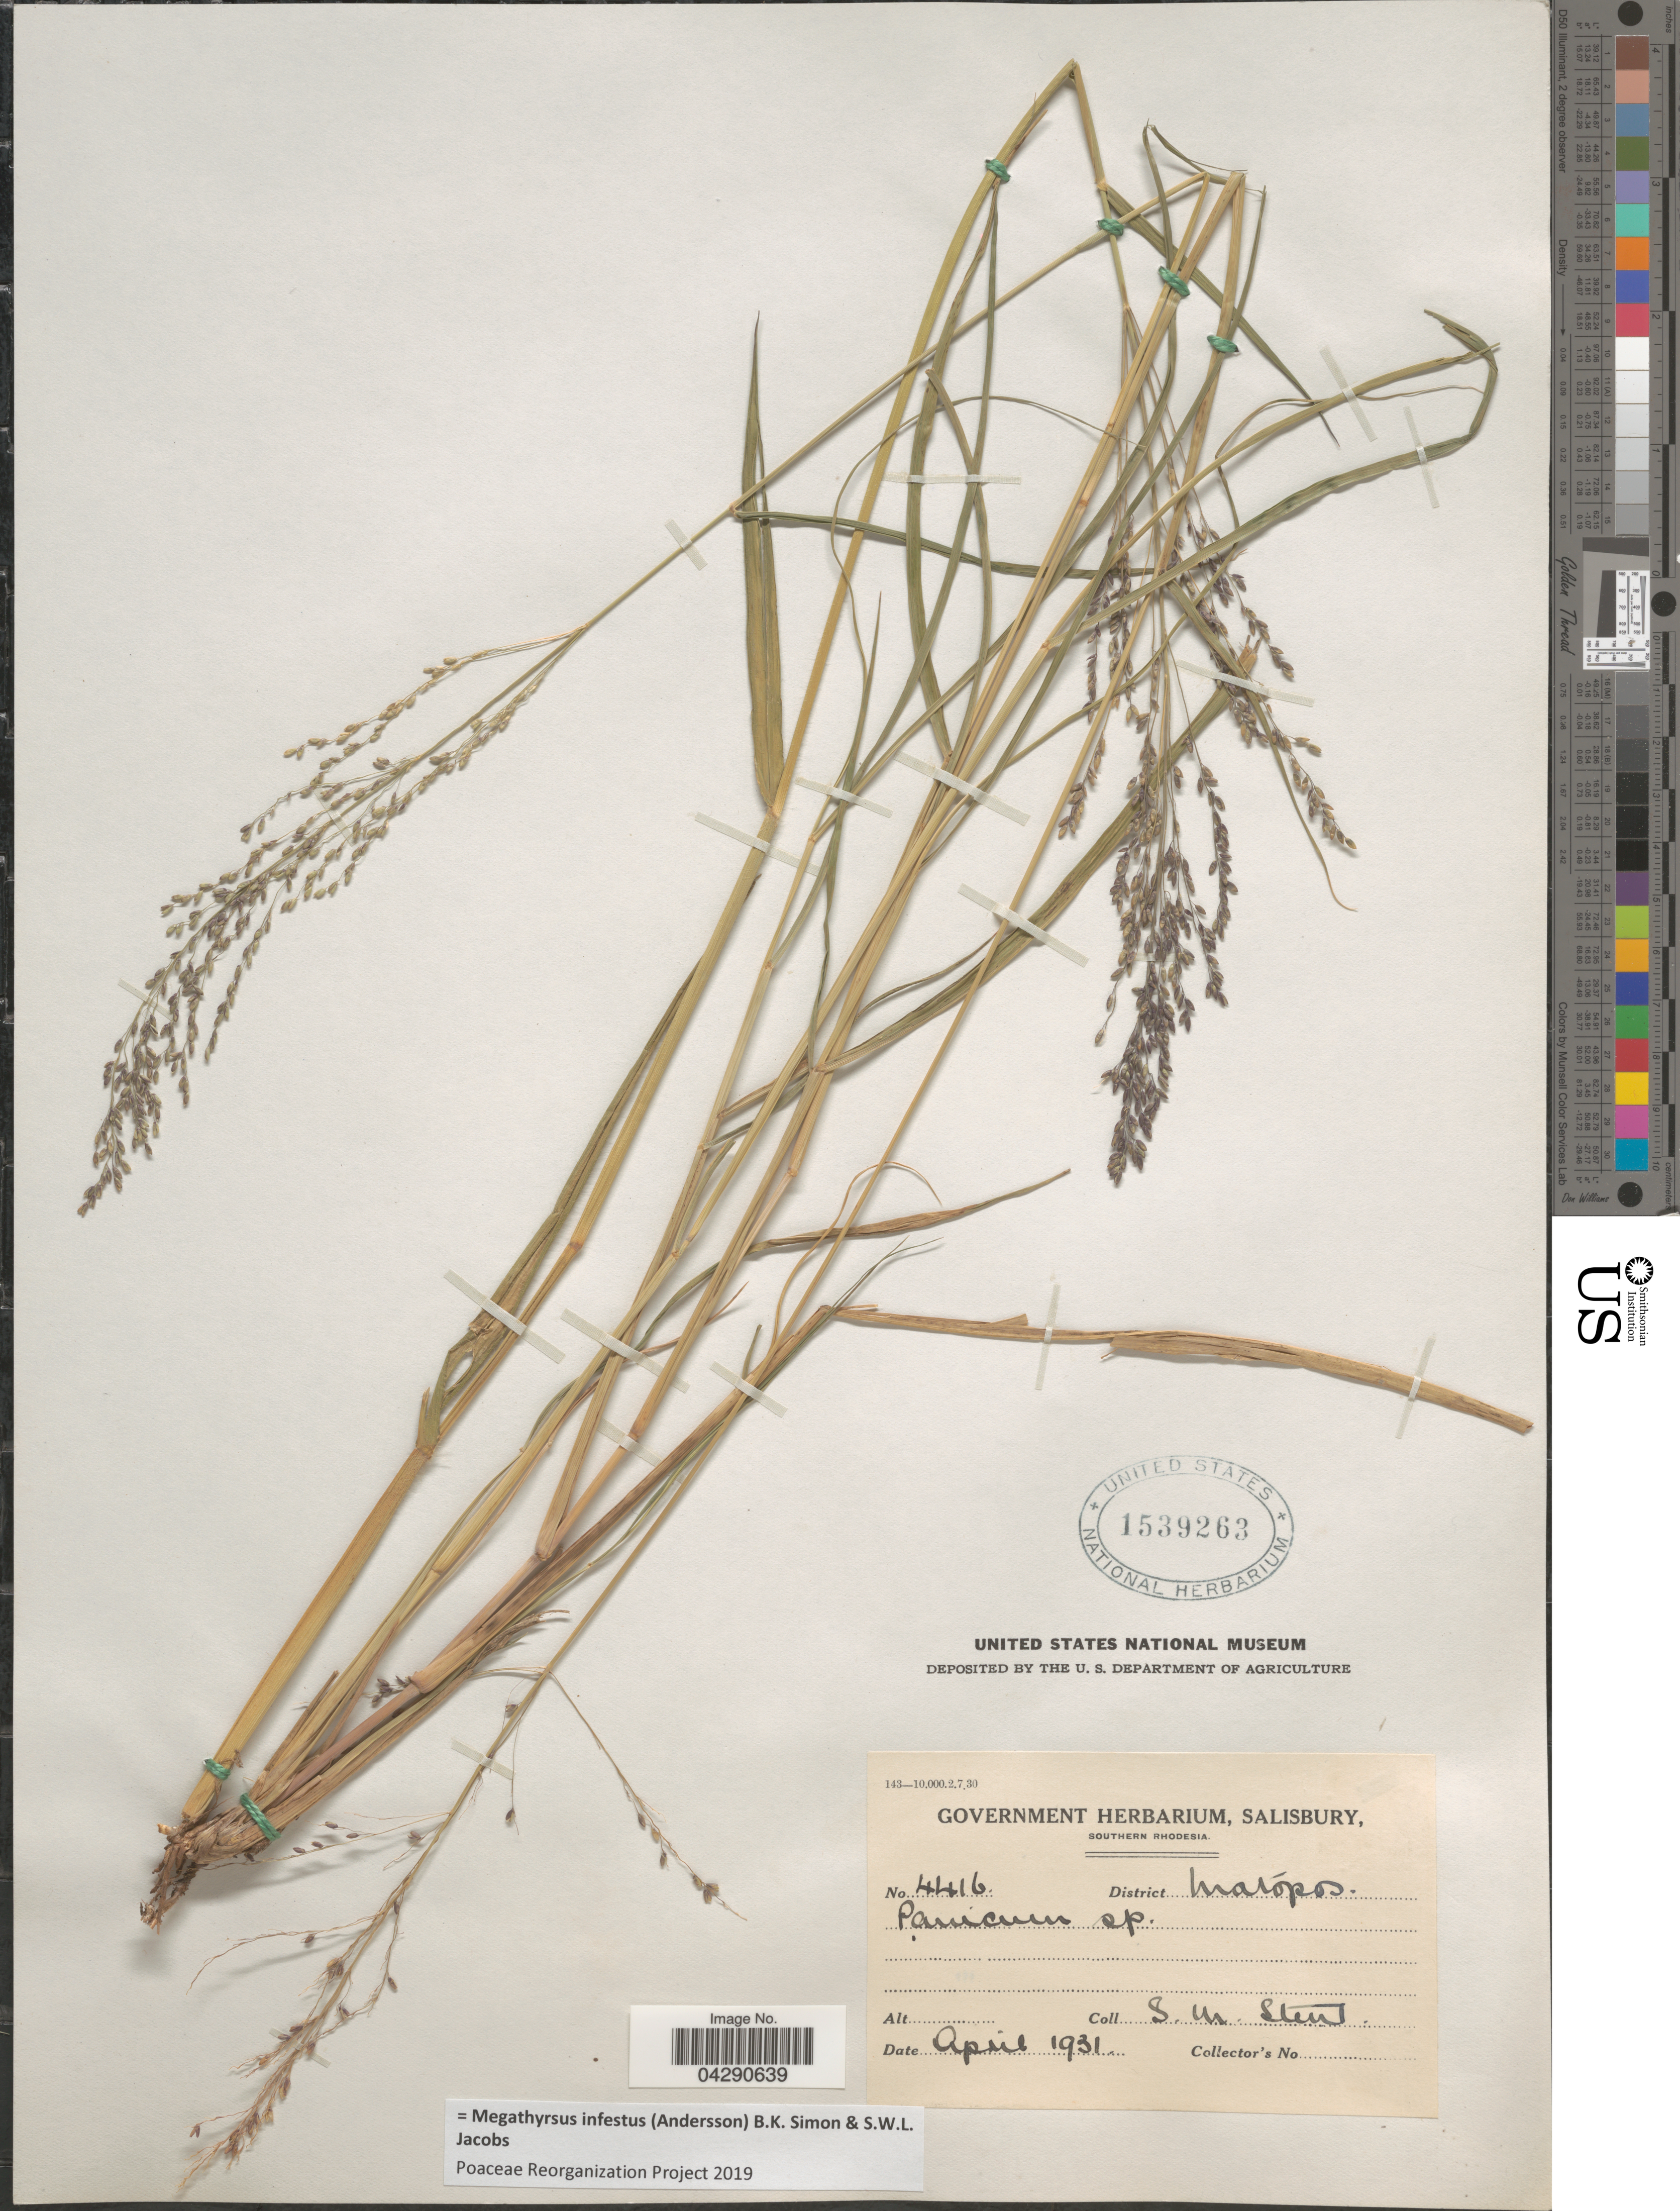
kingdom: Plantae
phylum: Tracheophyta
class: Liliopsida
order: Poales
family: Poaceae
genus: Megathyrsus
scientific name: Megathyrsus infestus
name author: (Peters) B.K. Simon & S.W.L. Jacobs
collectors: S. Stent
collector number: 4416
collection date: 1931-04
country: Zimbabwe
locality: District Matopos.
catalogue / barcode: US 1539263